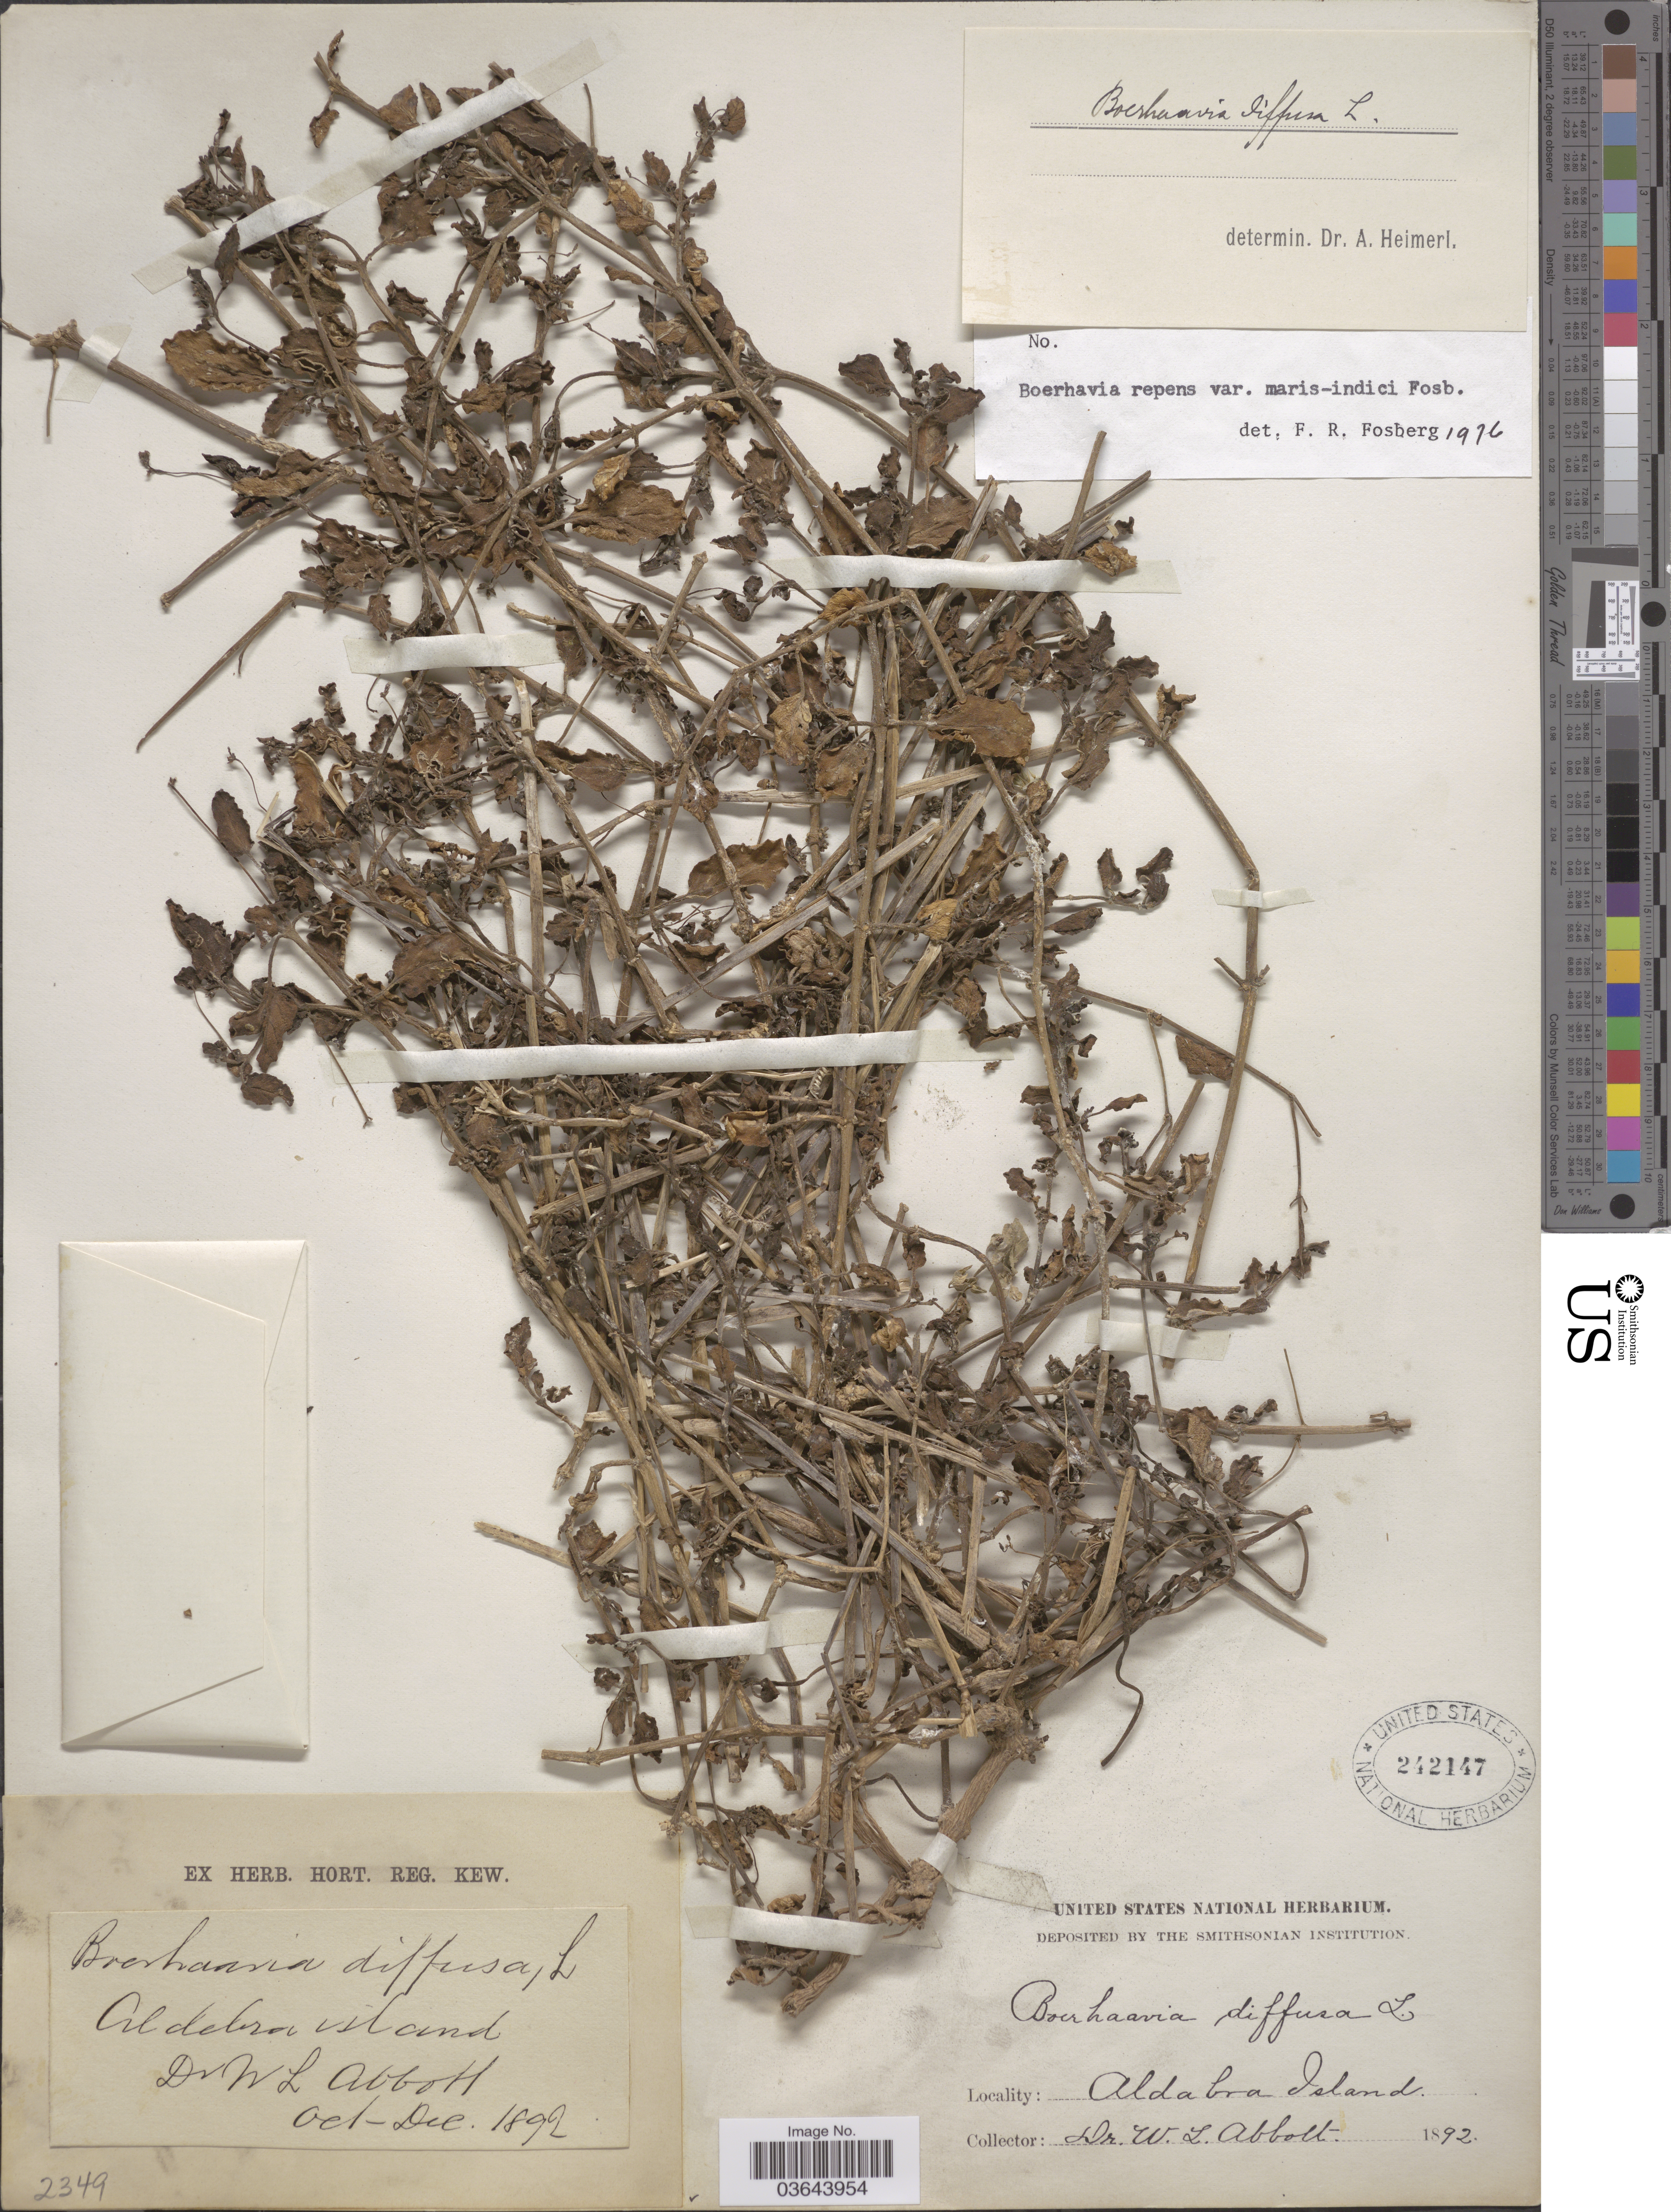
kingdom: Plantae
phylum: Tracheophyta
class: Magnoliopsida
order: Caryophyllales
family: Nyctaginaceae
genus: Boerhavia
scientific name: Boerhavia repens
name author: L.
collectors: W. L. Abbott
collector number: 2349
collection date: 1892-10/1892-12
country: Seychelles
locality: Aldabra Island.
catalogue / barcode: US 242147